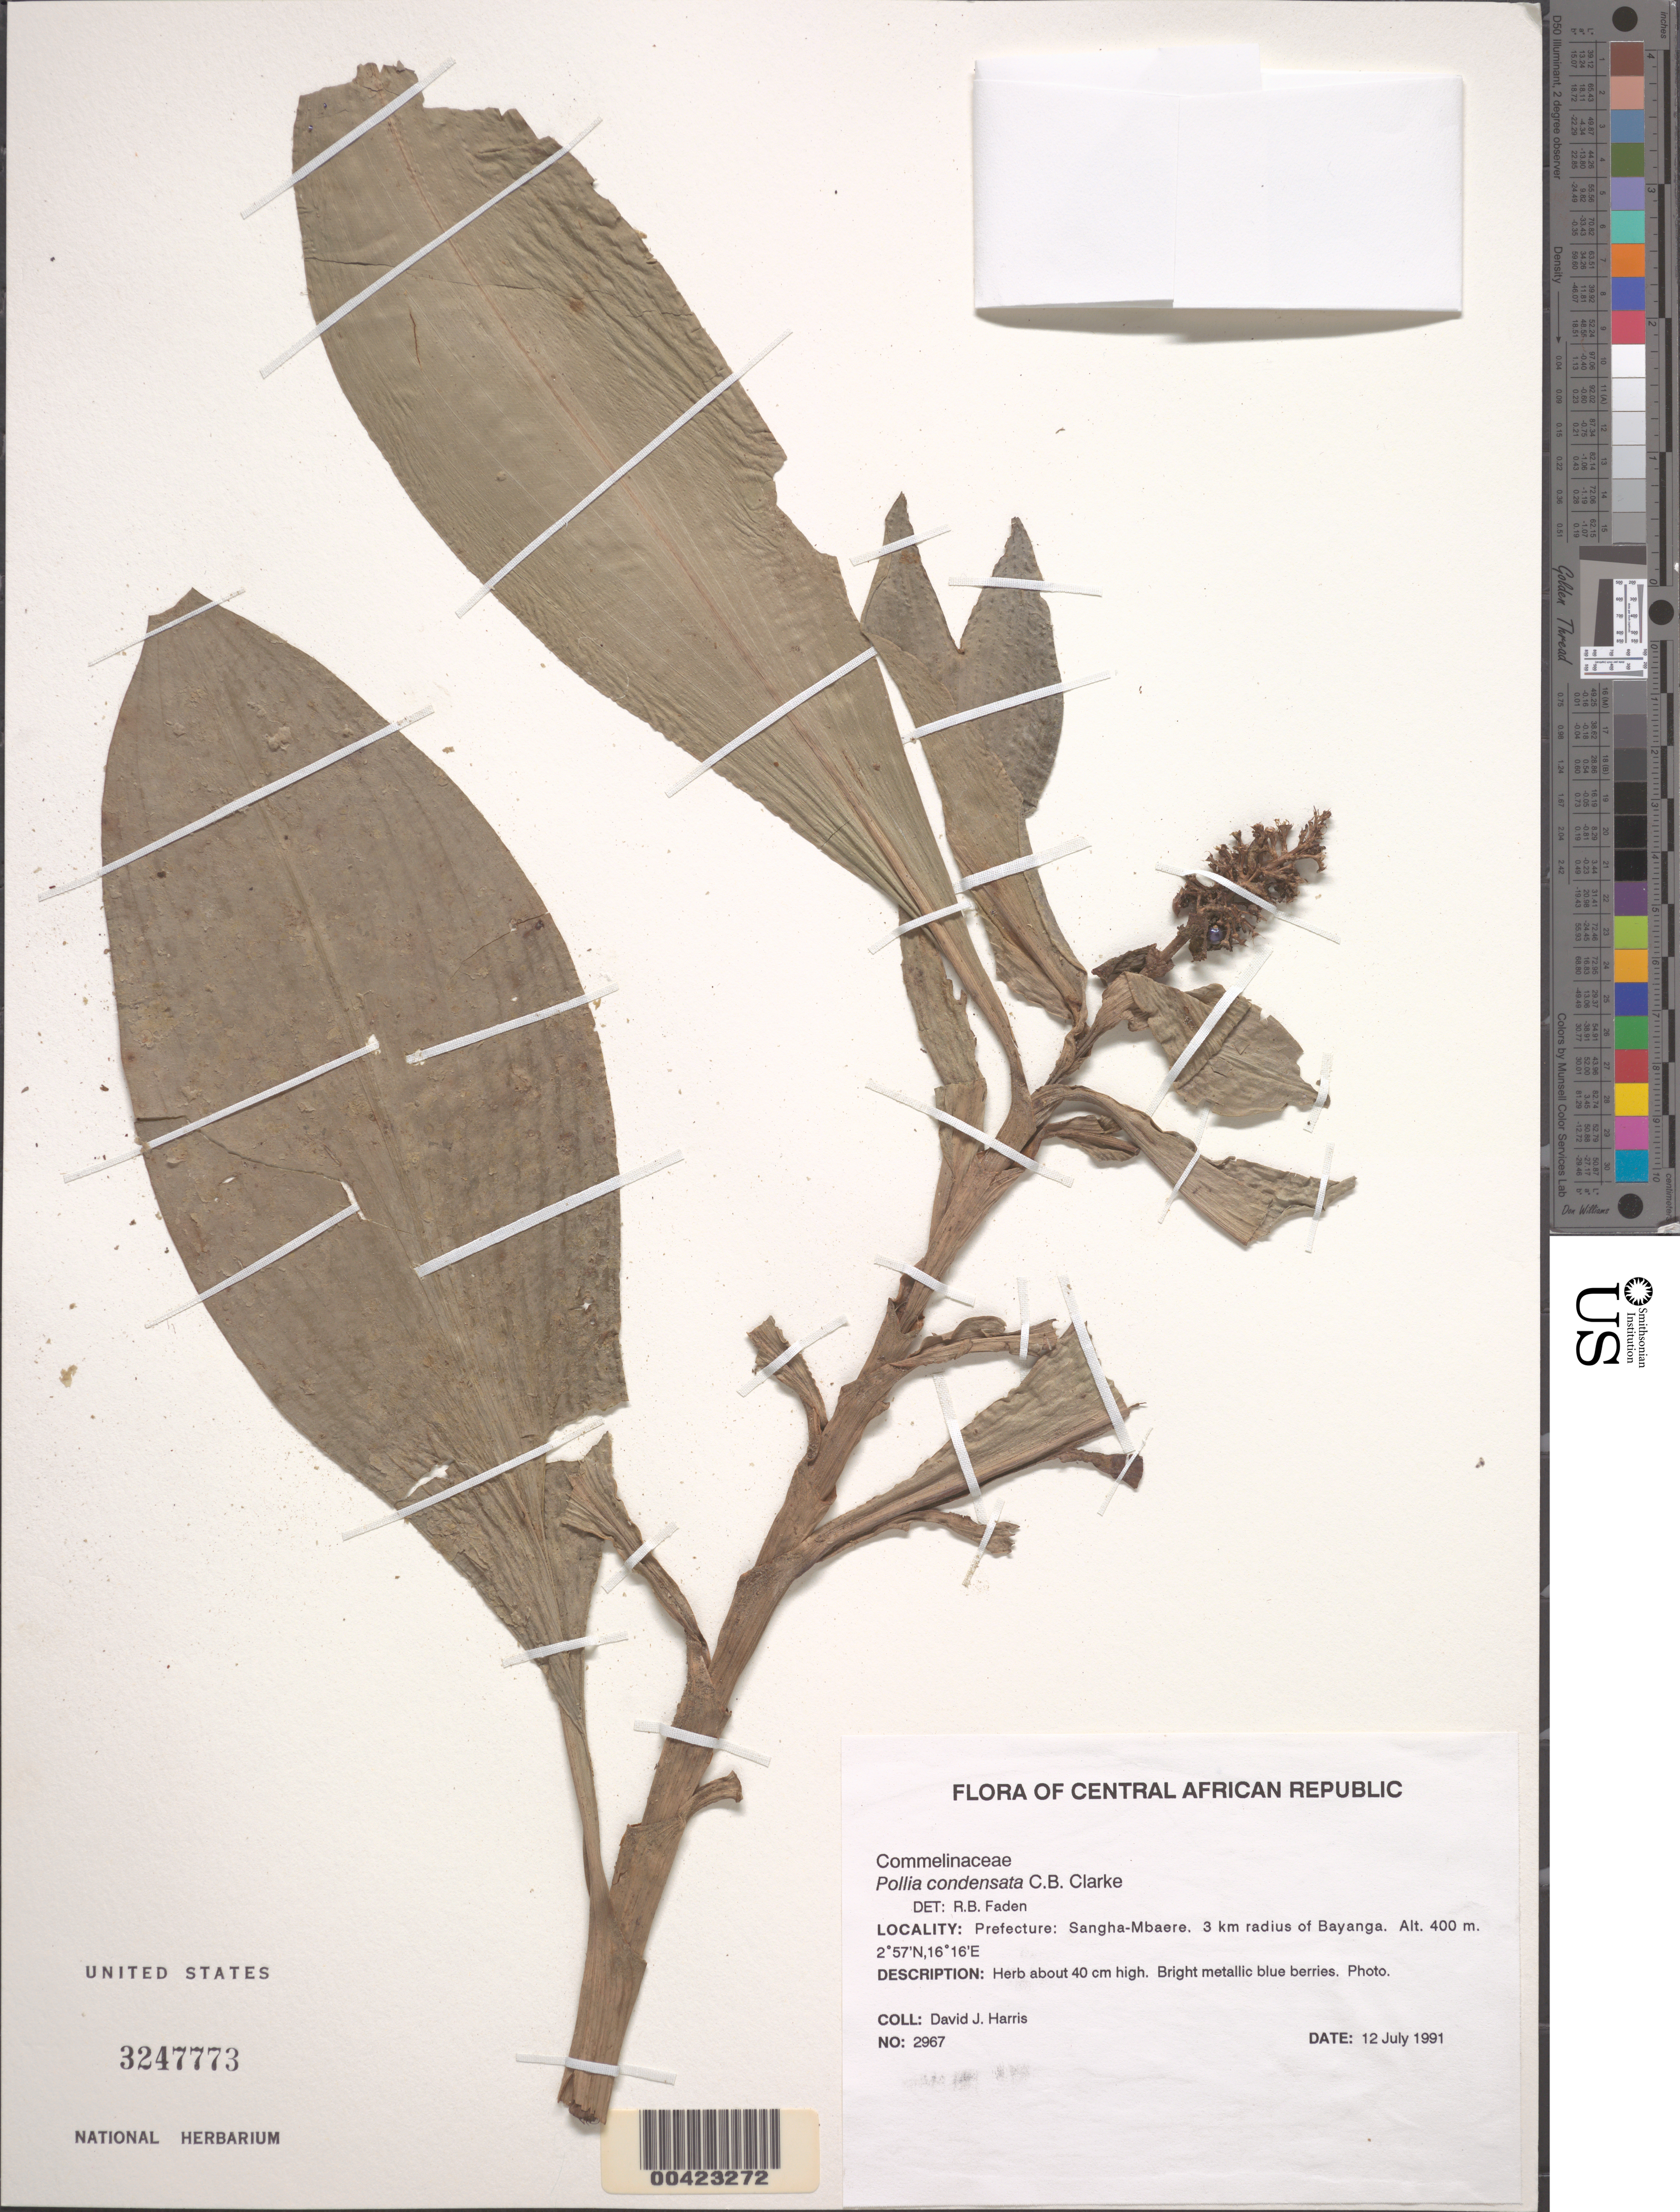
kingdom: Plantae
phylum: Tracheophyta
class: Liliopsida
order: Commelinales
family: Commelinaceae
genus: Pollia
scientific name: Pollia condensata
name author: C.B. Clarke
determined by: Faden, Robert B., (US), Smithsonian Institution - National Museum of Natural History (UNITED STATES)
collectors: D. J. Harris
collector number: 2967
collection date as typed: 12 Jul 1991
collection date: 1991-07-12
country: Central African Republic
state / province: Sangha-Mbaere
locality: Sangha-mbaere, Bayanga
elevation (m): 400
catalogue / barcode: US 3247773